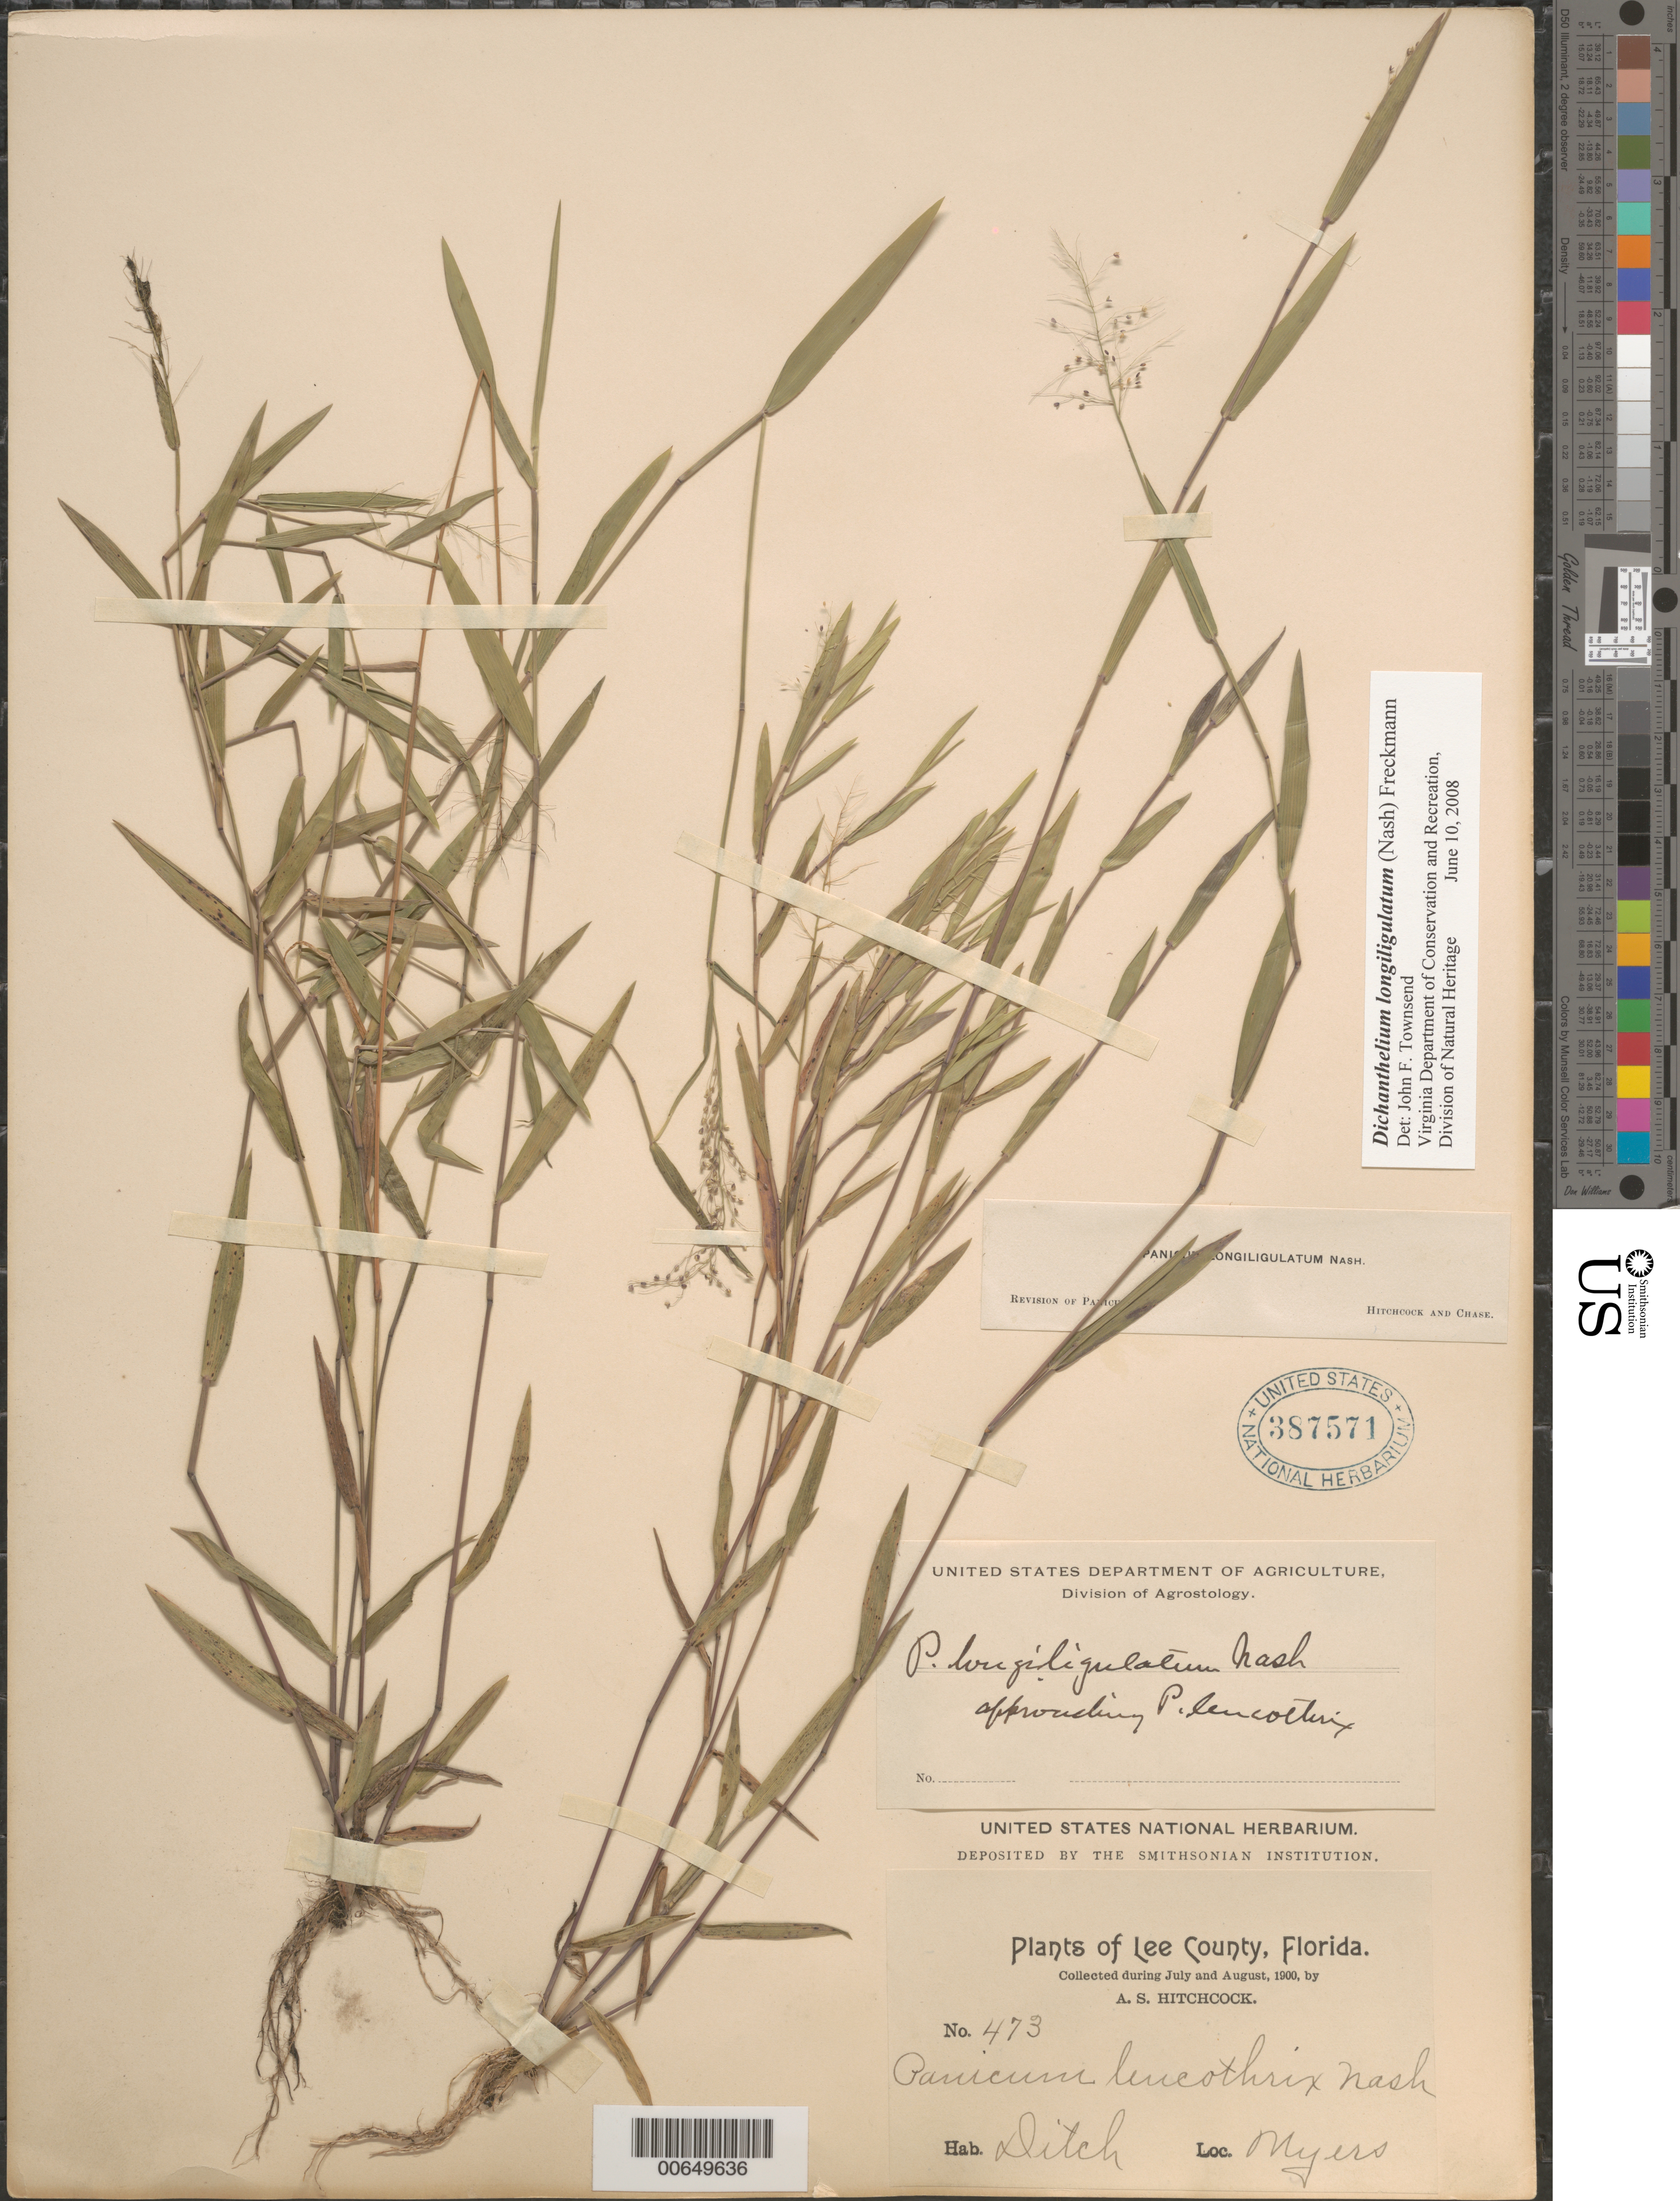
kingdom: Plantae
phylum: Tracheophyta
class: Liliopsida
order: Poales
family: Poaceae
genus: Dichanthelium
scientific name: Dichanthelium leucothrix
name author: (Nash) Freckmann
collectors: A. S. Hitchcock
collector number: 473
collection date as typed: Jul 1900 to -- Aug 1900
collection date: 1900-07/1900-08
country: United States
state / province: Florida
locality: Myers.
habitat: Ditch.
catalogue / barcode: US 387571